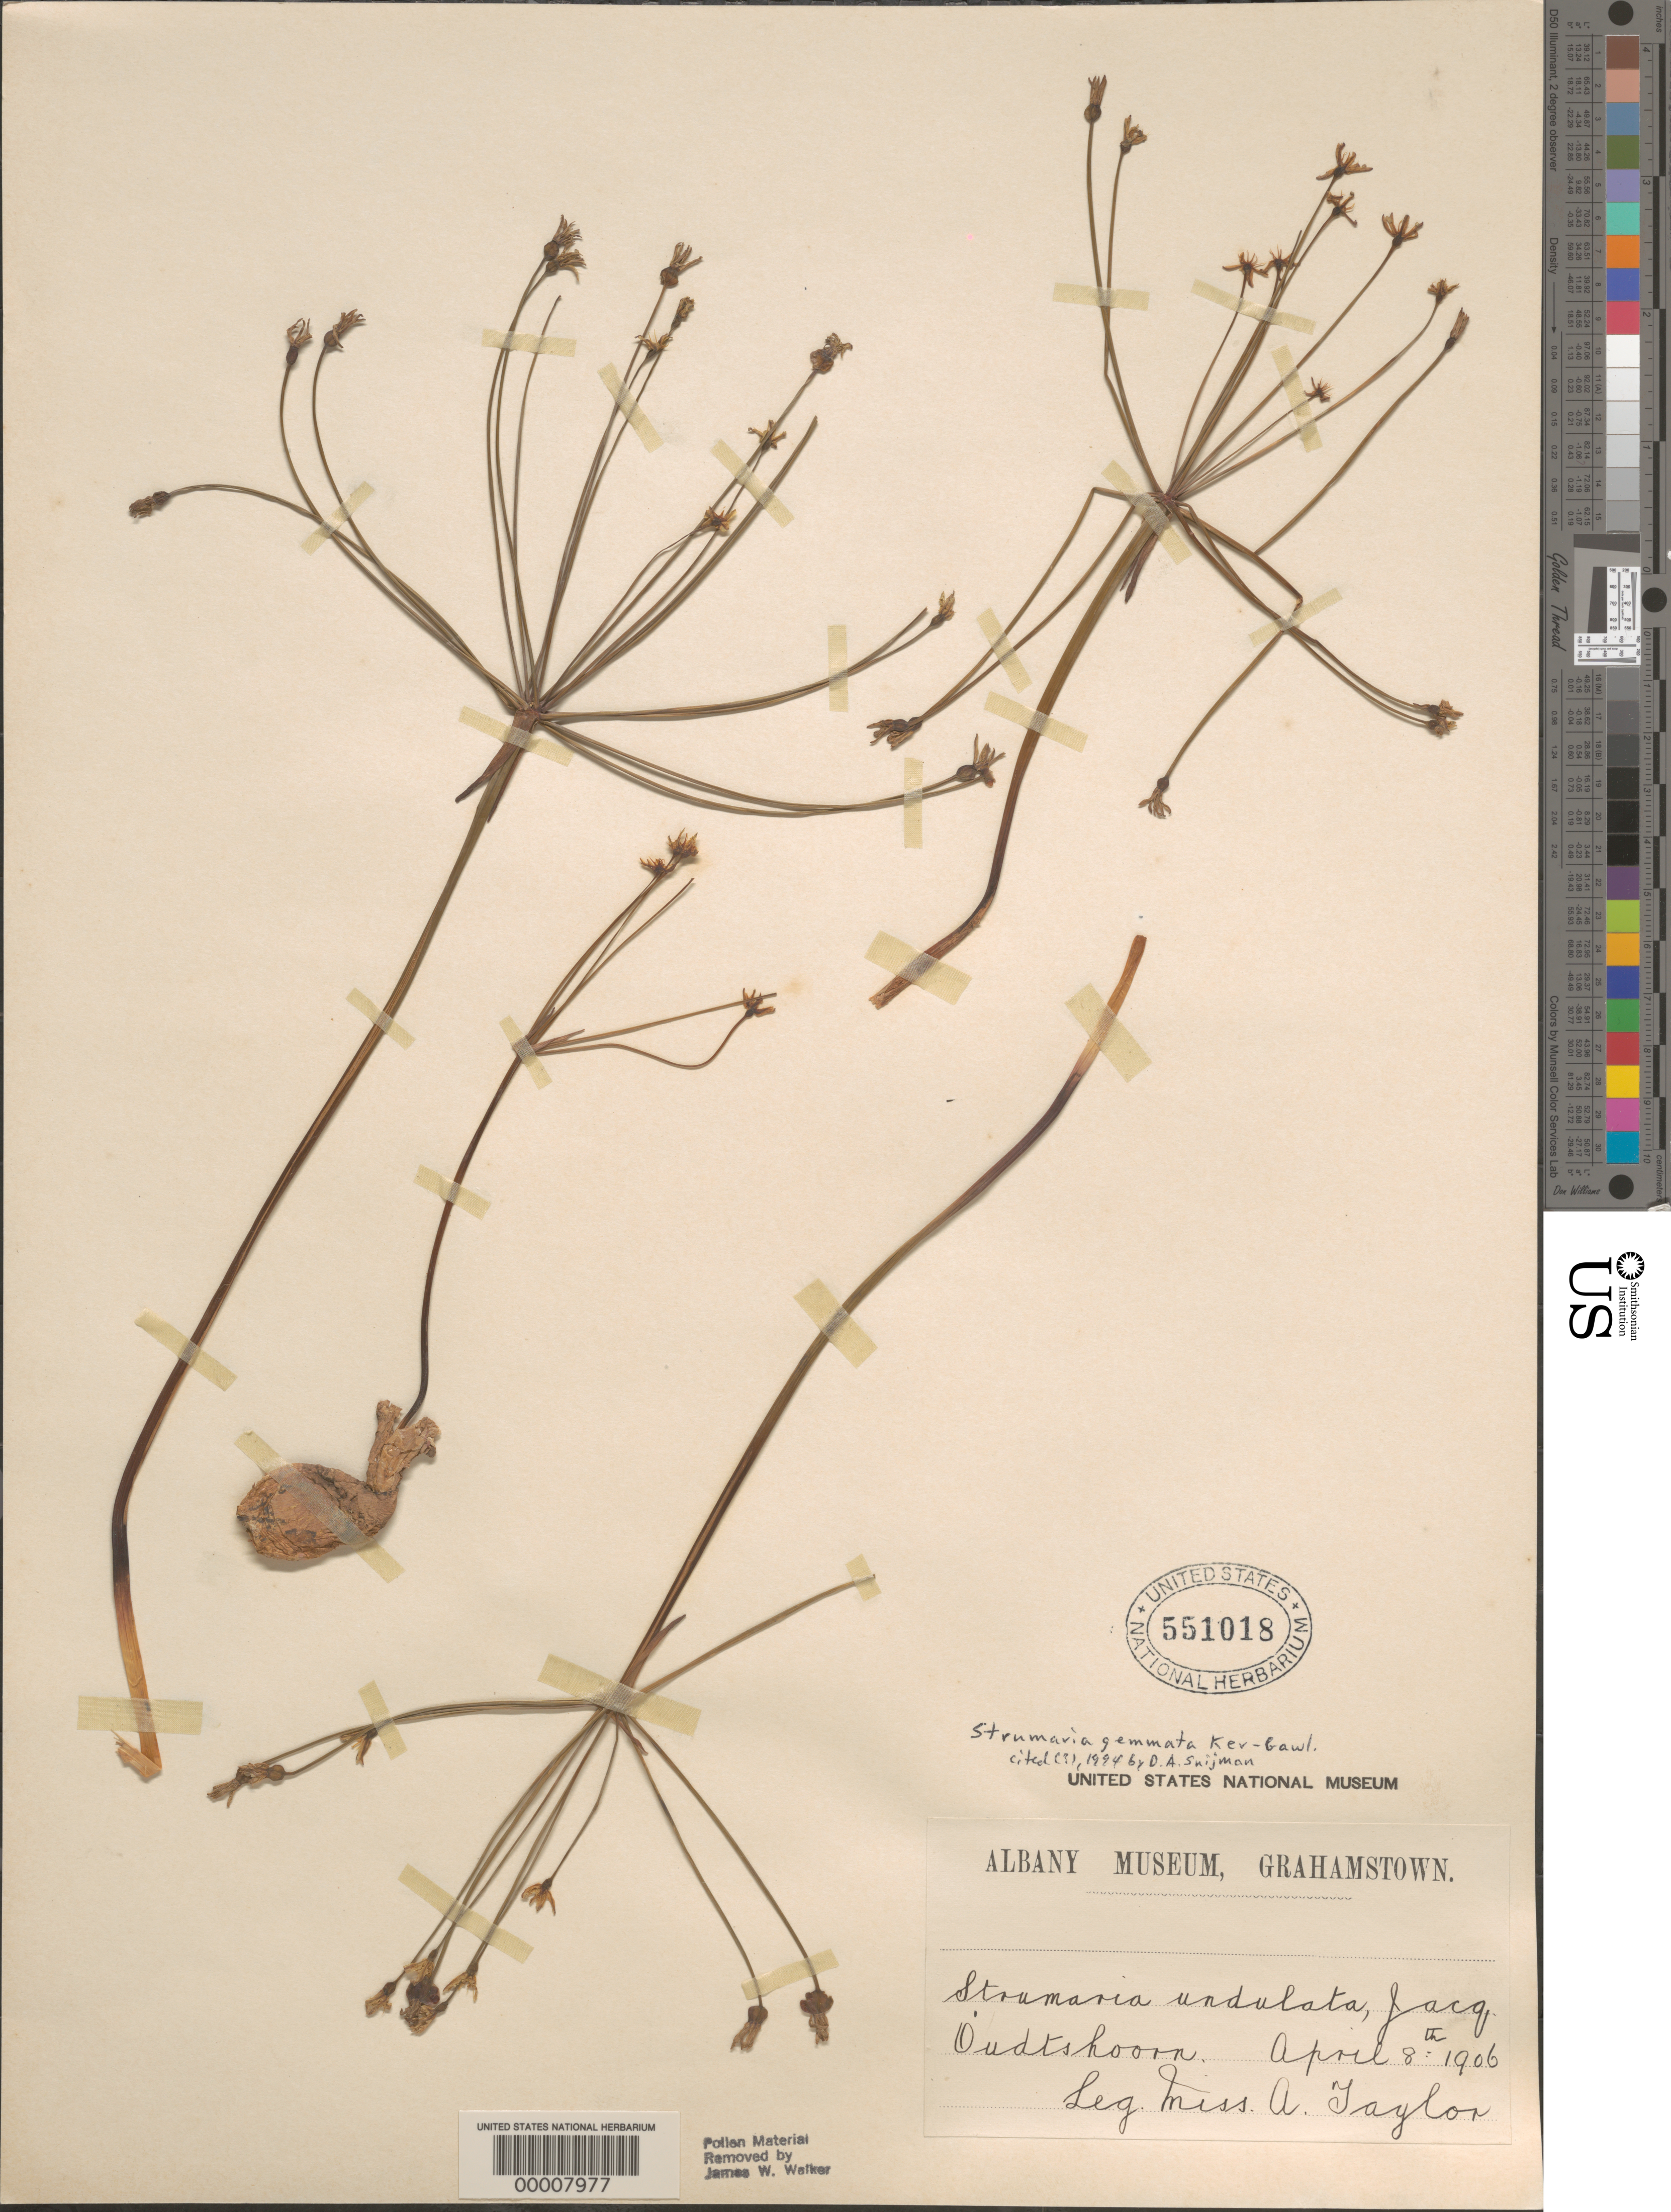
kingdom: Plantae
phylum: Tracheophyta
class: Liliopsida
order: Asparagales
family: Amaryllidaceae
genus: Strumaria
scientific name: Strumaria undulata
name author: Jacq.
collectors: A. Taylor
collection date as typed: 08 Apr 1906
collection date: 1906-04-08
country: South Africa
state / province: Western Cape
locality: Oudtshoorn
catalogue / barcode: US 551018